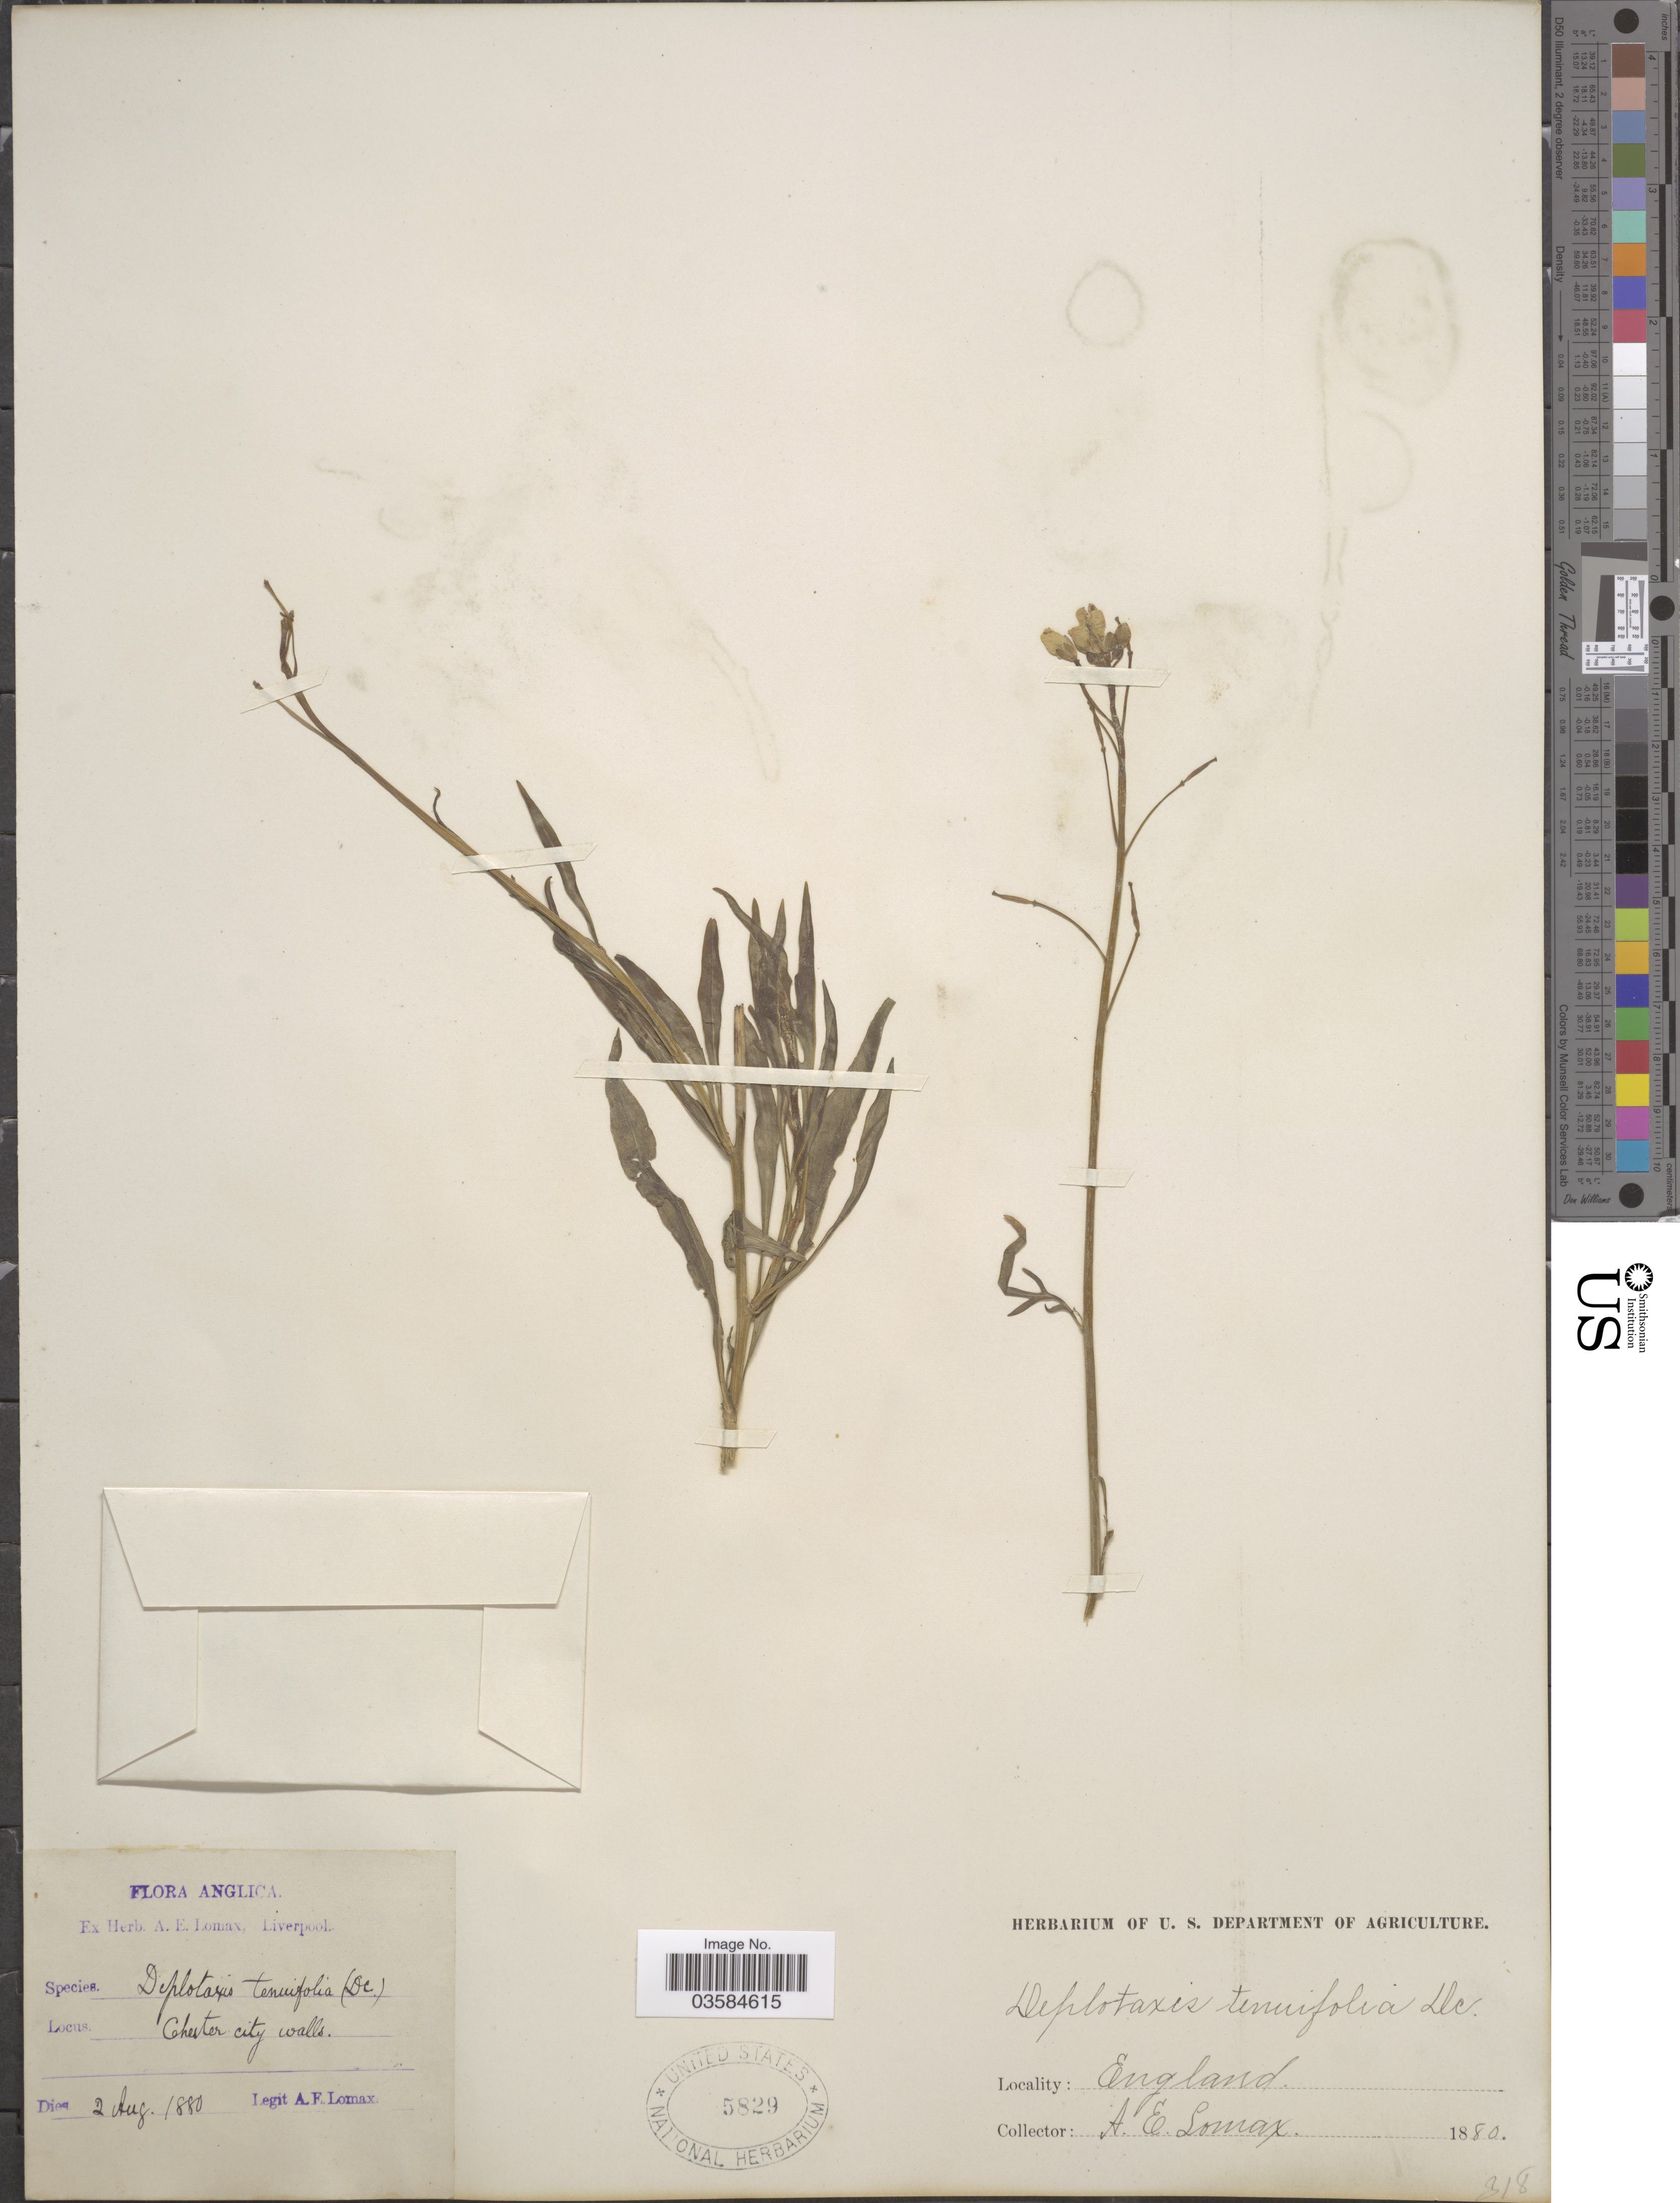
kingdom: Plantae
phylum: Tracheophyta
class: Magnoliopsida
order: Brassicales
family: Brassicaceae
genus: Diplotaxis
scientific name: Diplotaxis tenuifolia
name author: (L.) DC.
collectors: A. Lomax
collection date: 1880-08-02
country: United Kingdom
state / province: England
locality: Anglica. Chester City walls.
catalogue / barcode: US 5829